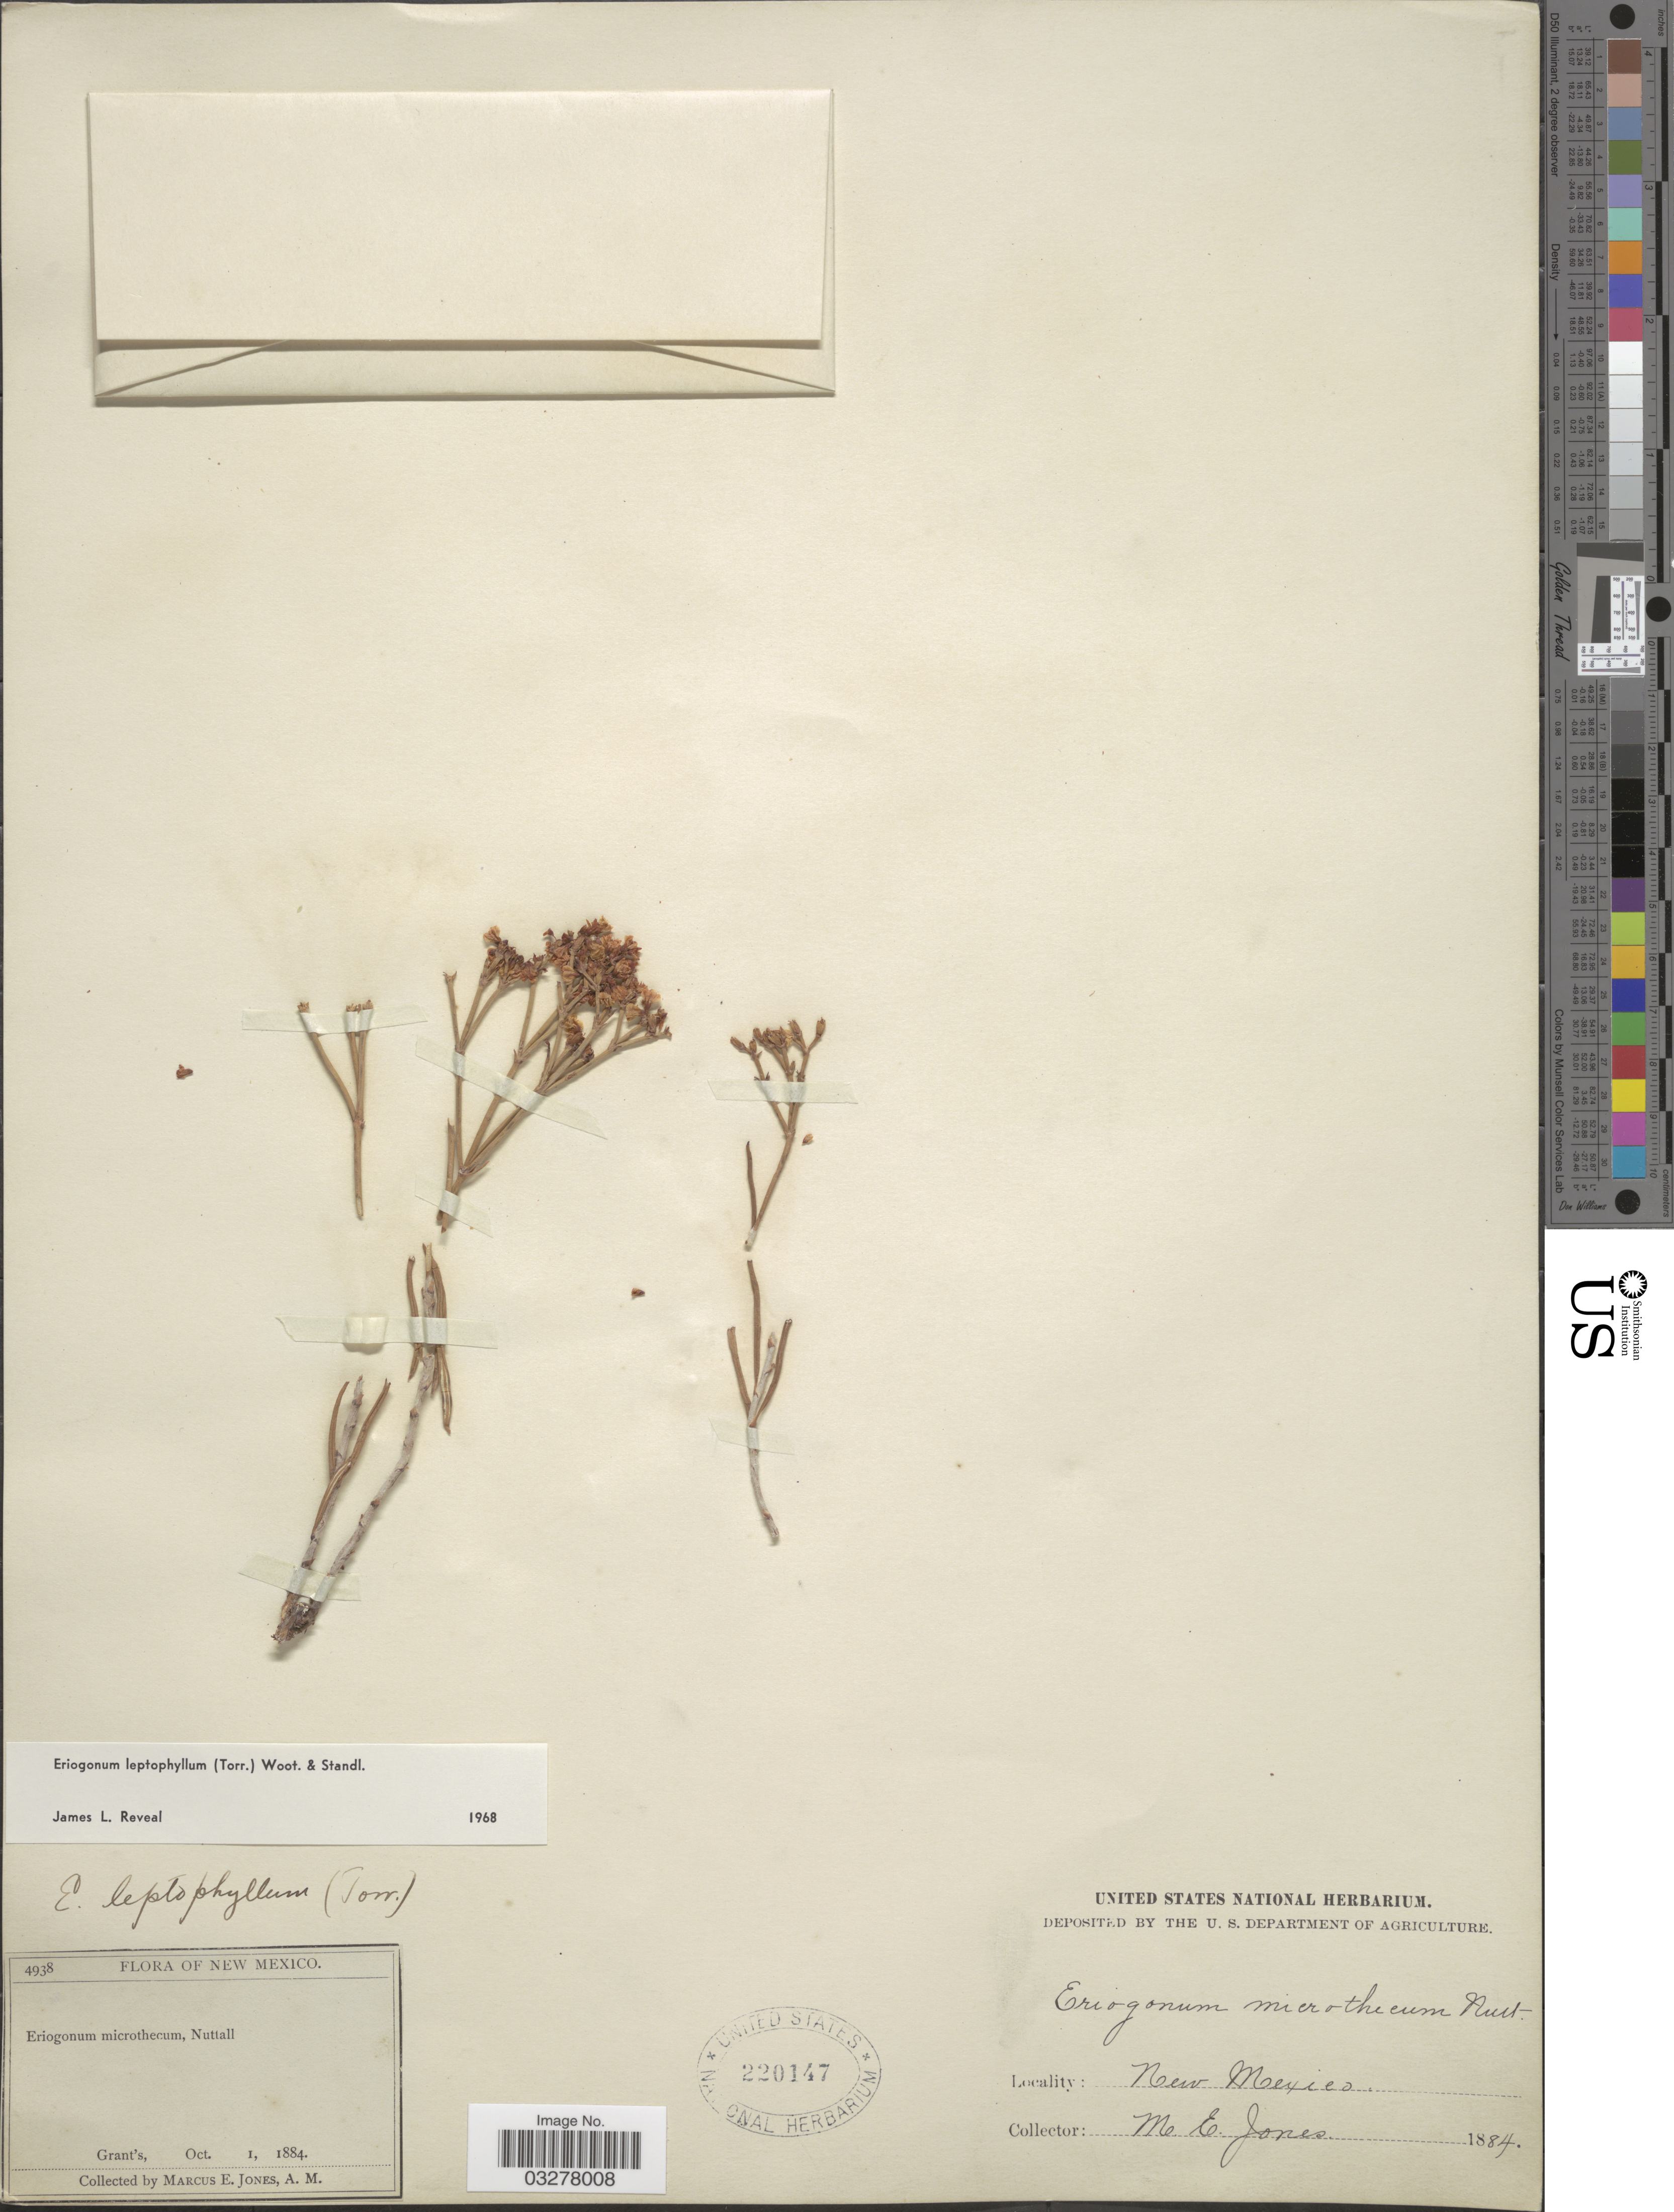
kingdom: Plantae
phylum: Tracheophyta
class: Magnoliopsida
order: Caryophyllales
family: Polygonaceae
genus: Eriogonum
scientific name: Eriogonum leptophyllum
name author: (Torr.) Wooton & Standl.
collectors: M. E. Jones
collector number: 4938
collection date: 1884-10-01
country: United States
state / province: New Mexico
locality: Grant's.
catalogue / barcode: US 220147